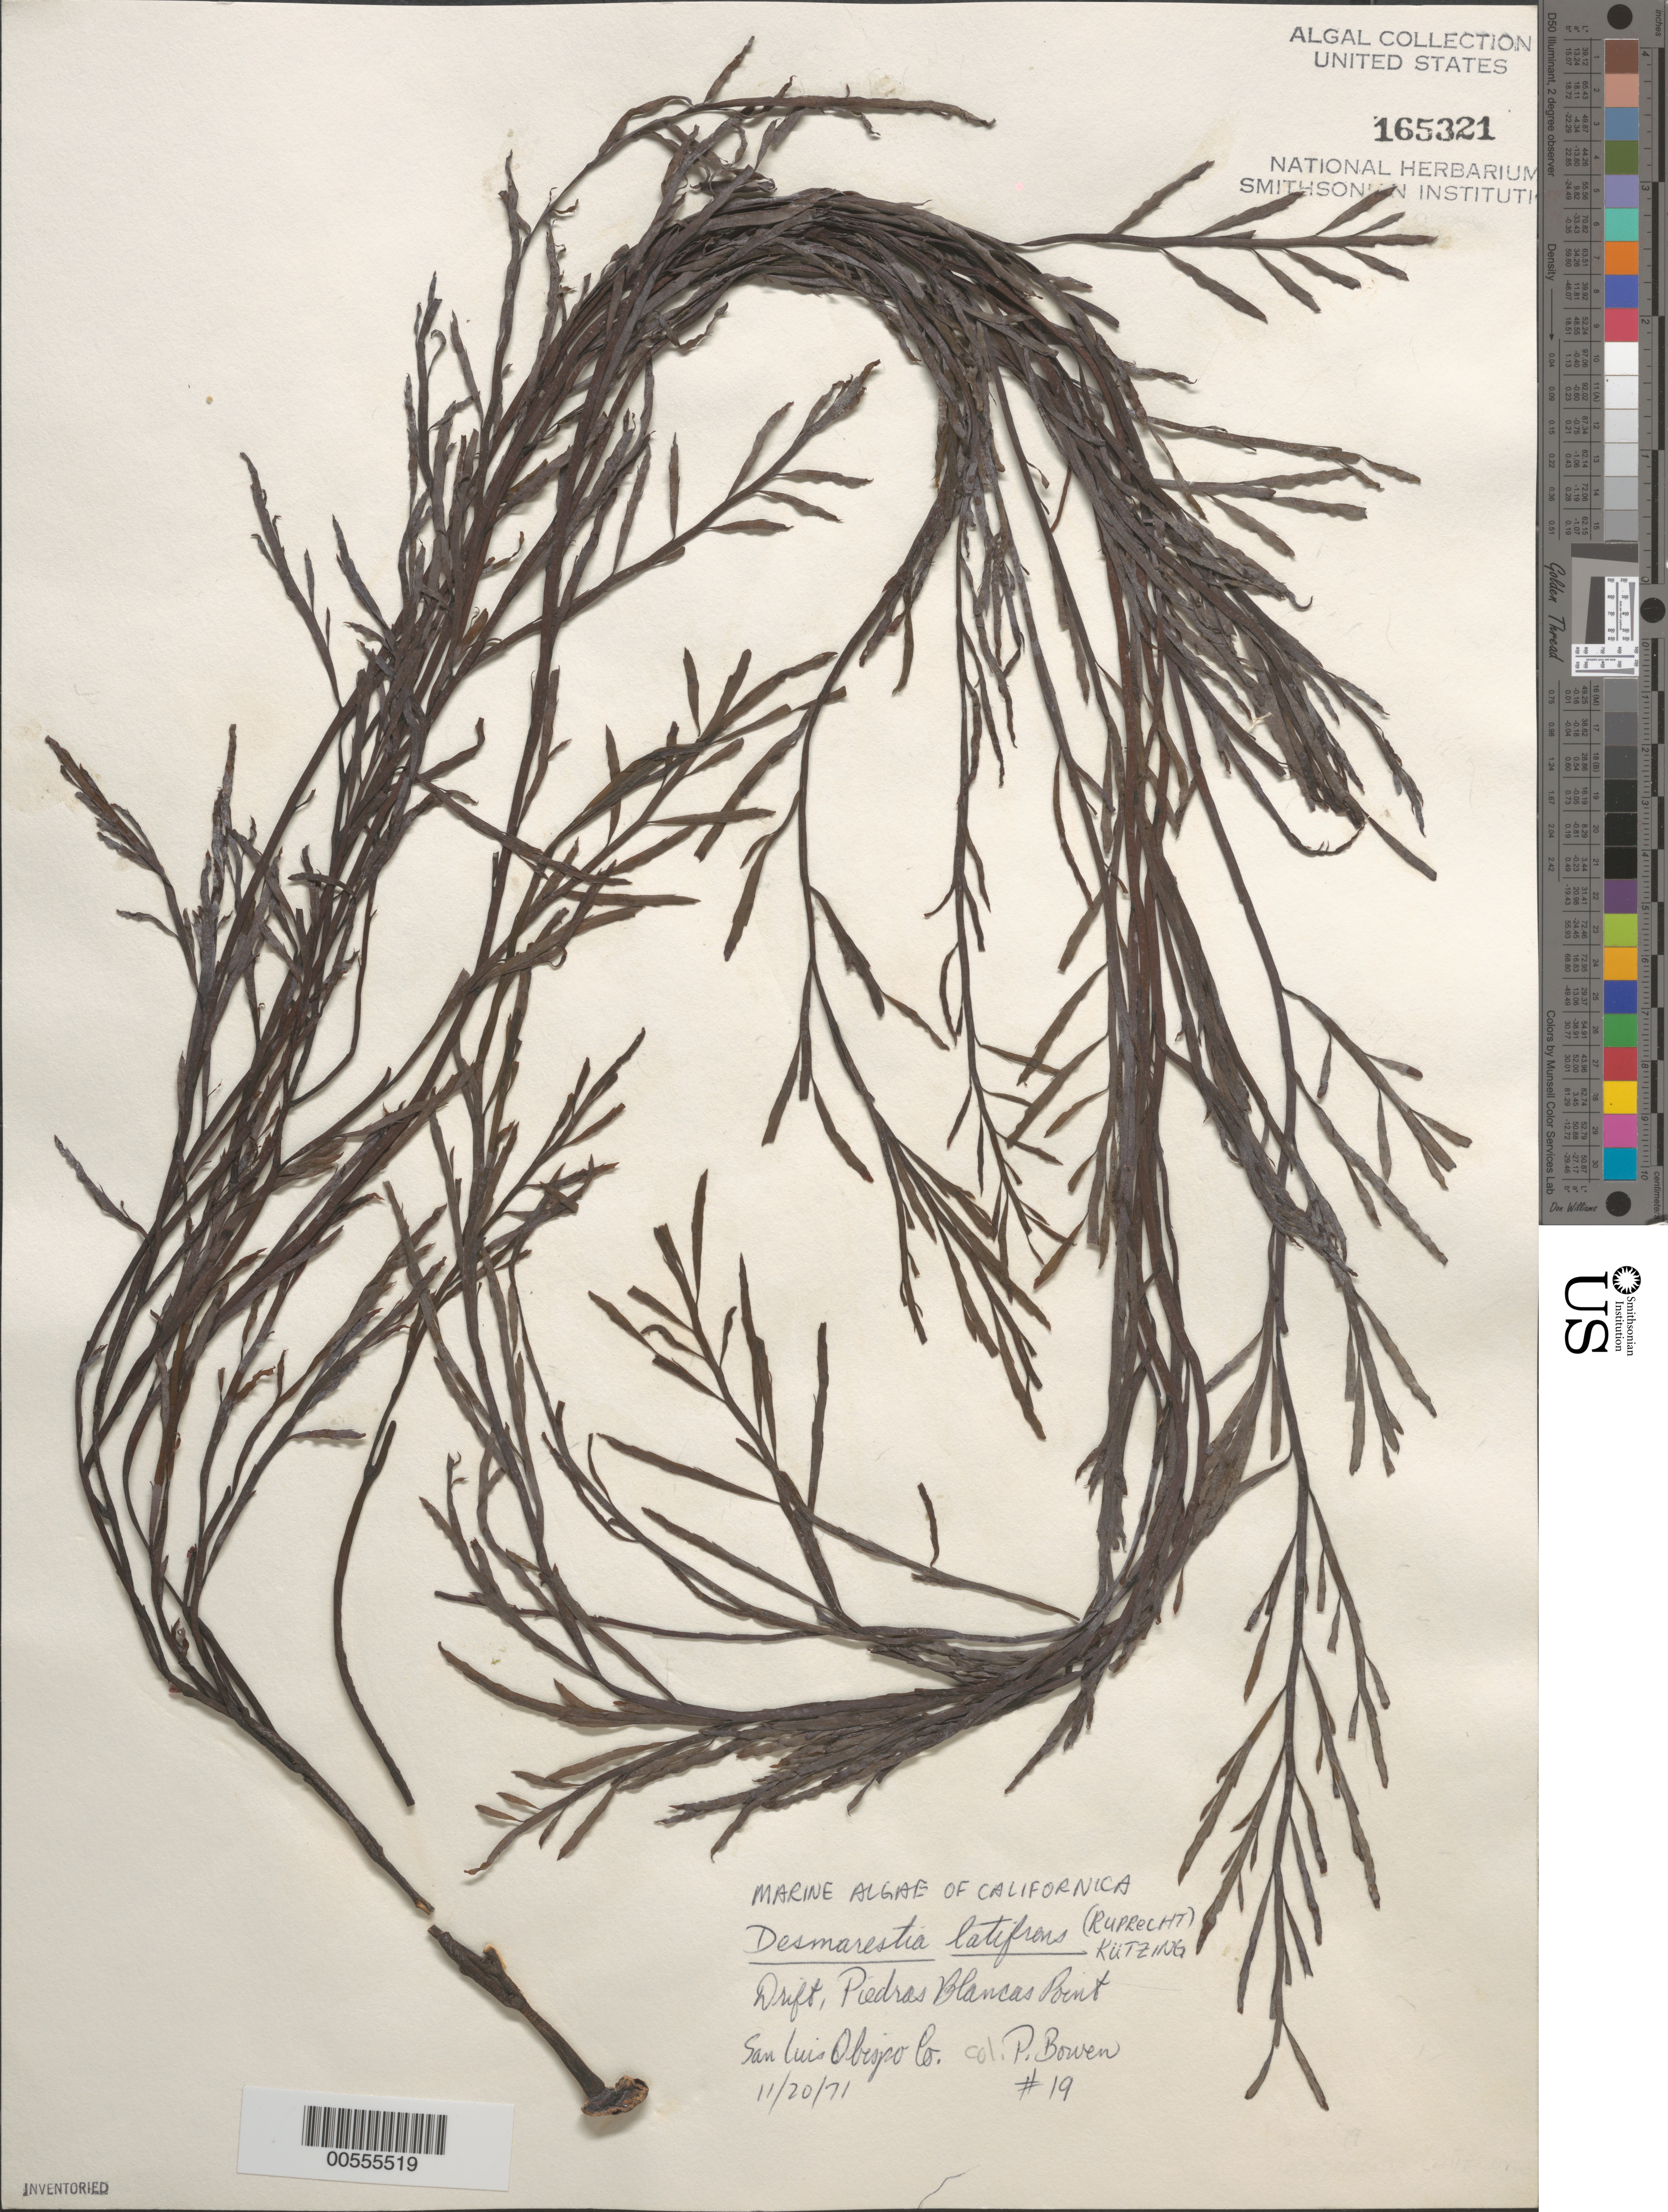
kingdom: Chromista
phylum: Ochrophyta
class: Phaeophyceae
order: Desmarestiales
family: Desmarestiaceae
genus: Desmarestia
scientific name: Desmarestia latifrons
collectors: P. Bowen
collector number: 19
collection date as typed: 20 Nov 1971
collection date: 1971-11-20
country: United States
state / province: California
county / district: San Luis Obispo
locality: Piedras Blancas Point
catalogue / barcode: US 165321